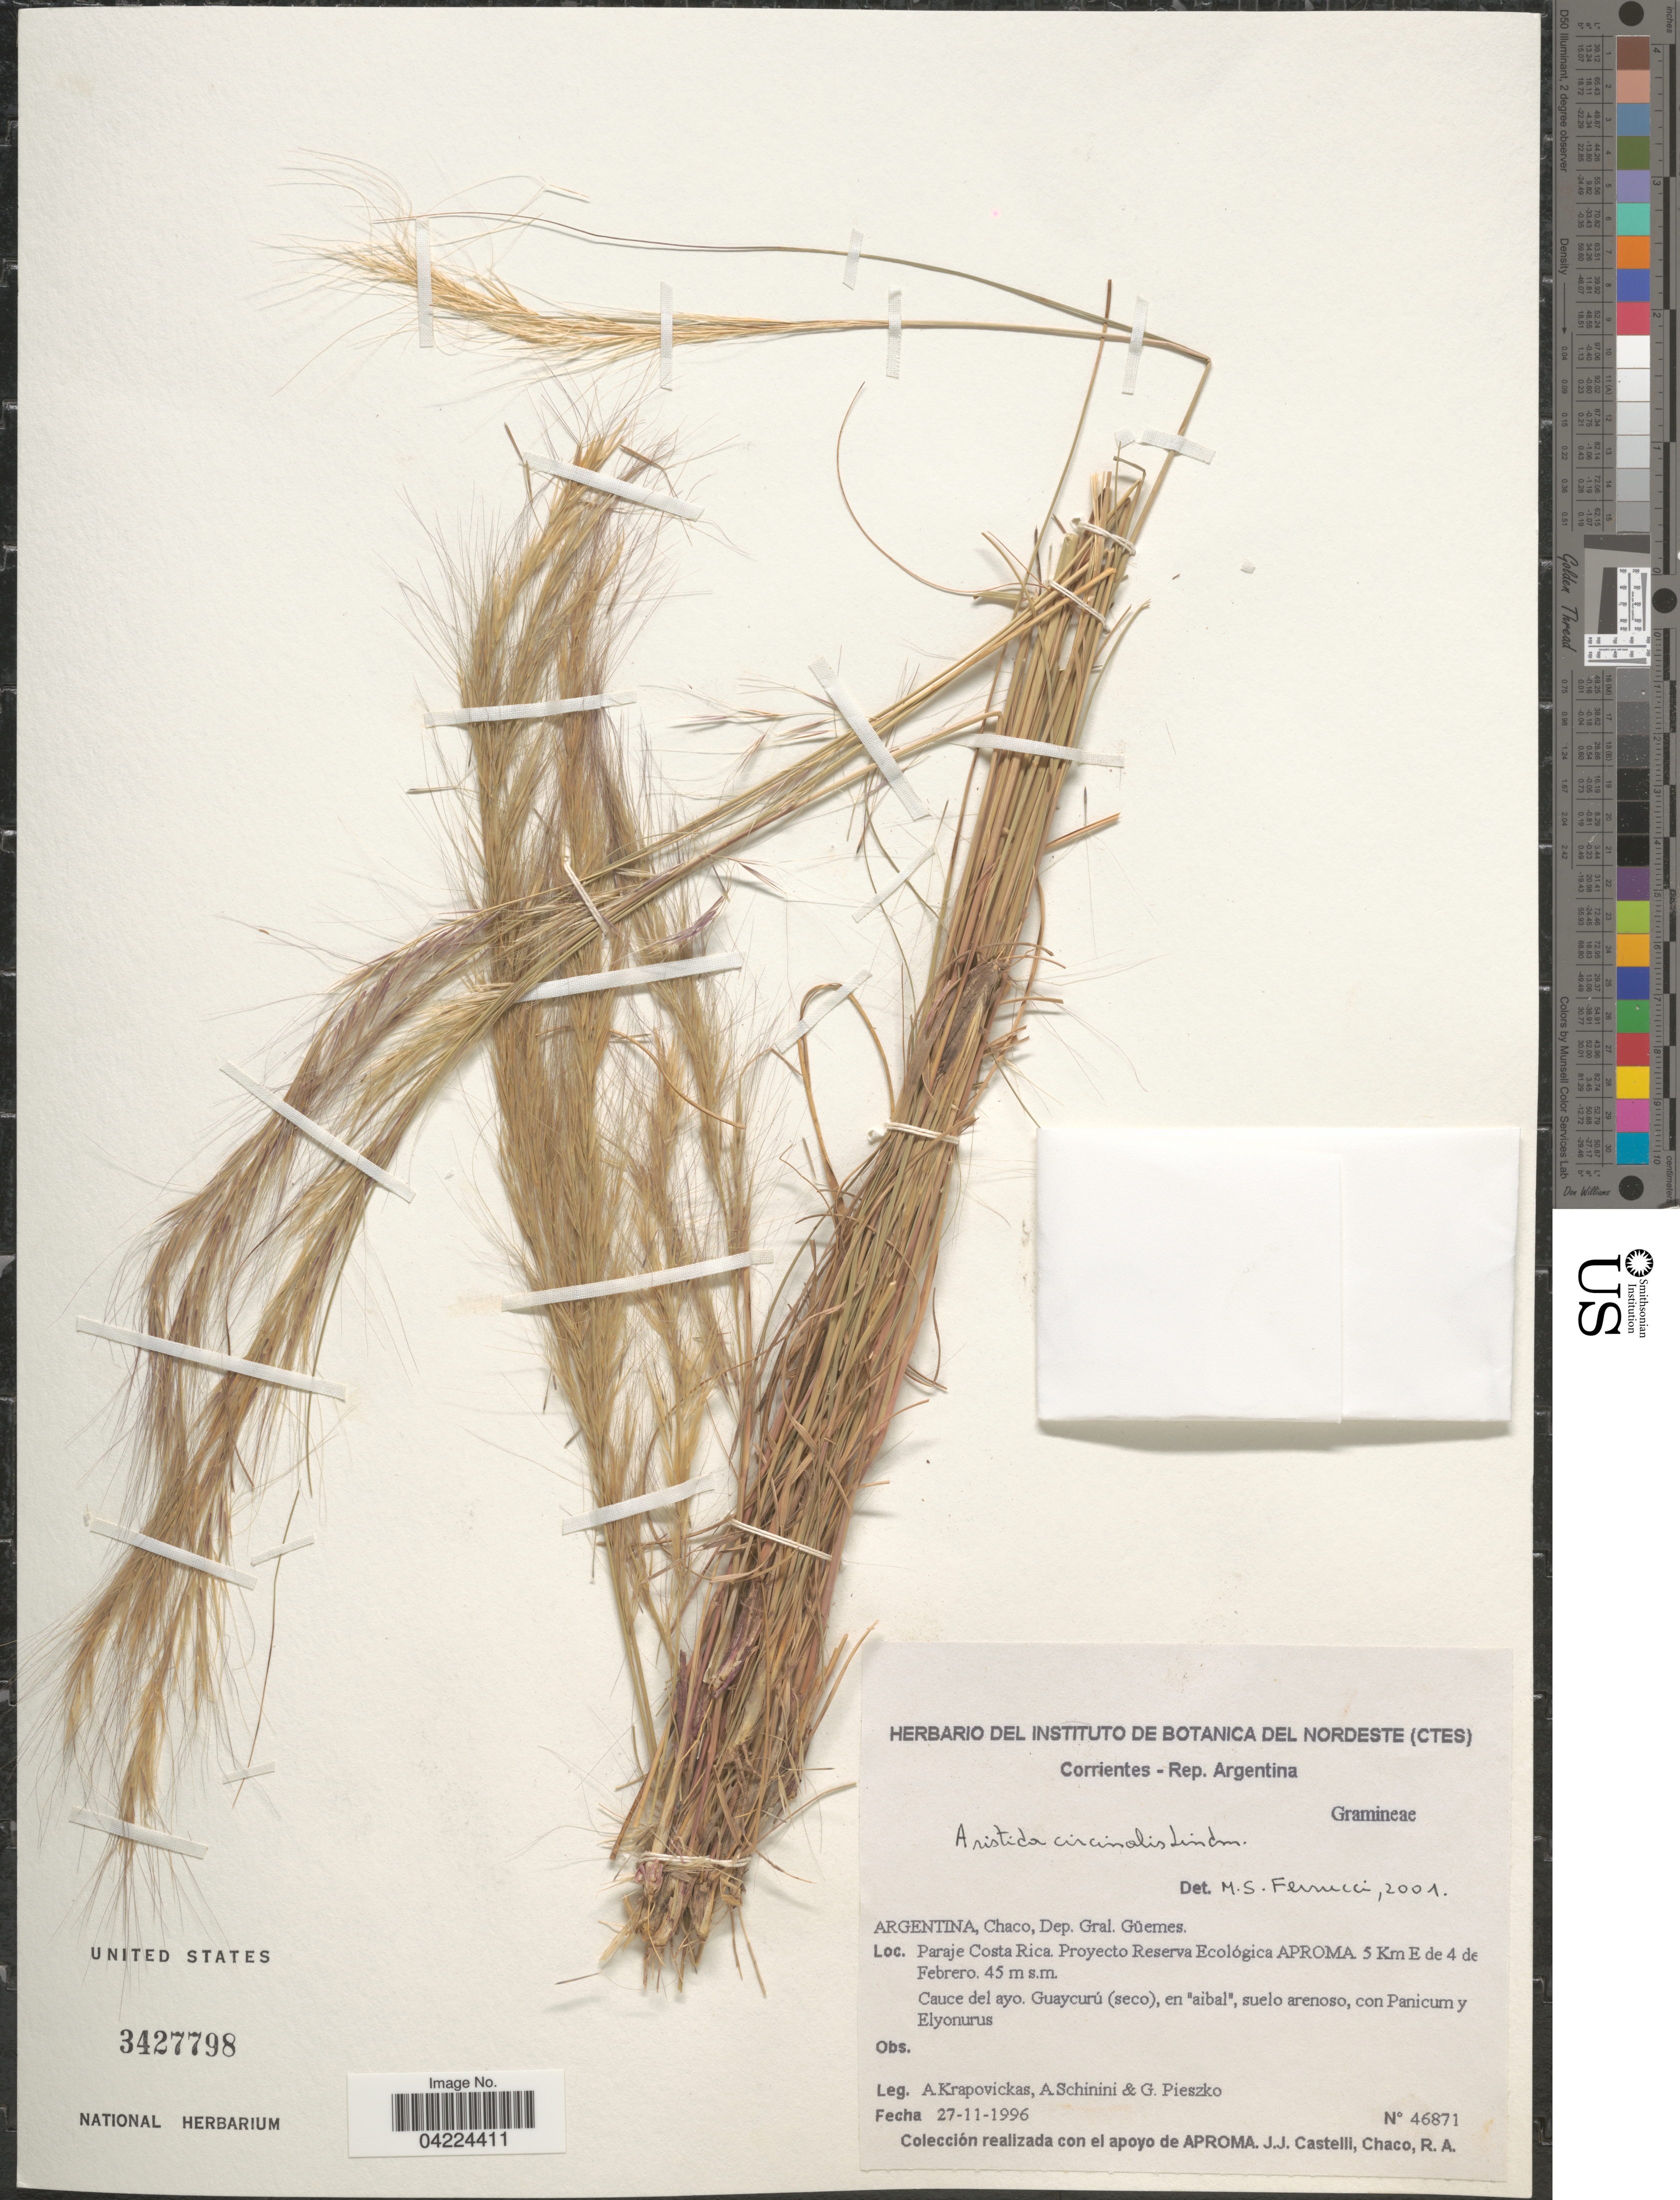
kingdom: Plantae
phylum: Tracheophyta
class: Liliopsida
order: Poales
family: Poaceae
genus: Aristida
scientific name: Aristida circinalis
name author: Lindm.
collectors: A. Krapovickas, A. Schinini & G. Pieszko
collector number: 46871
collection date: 1996-11-27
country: Argentina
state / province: Chaco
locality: Dep. Gral. Güemes. Paraje Costa Rica. Proyecto Reserva Ecológica Aproma 5 Km E de 4 de Febrero. Cauce del ayo. Guaycurû (seco).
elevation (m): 45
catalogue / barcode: US 3427798